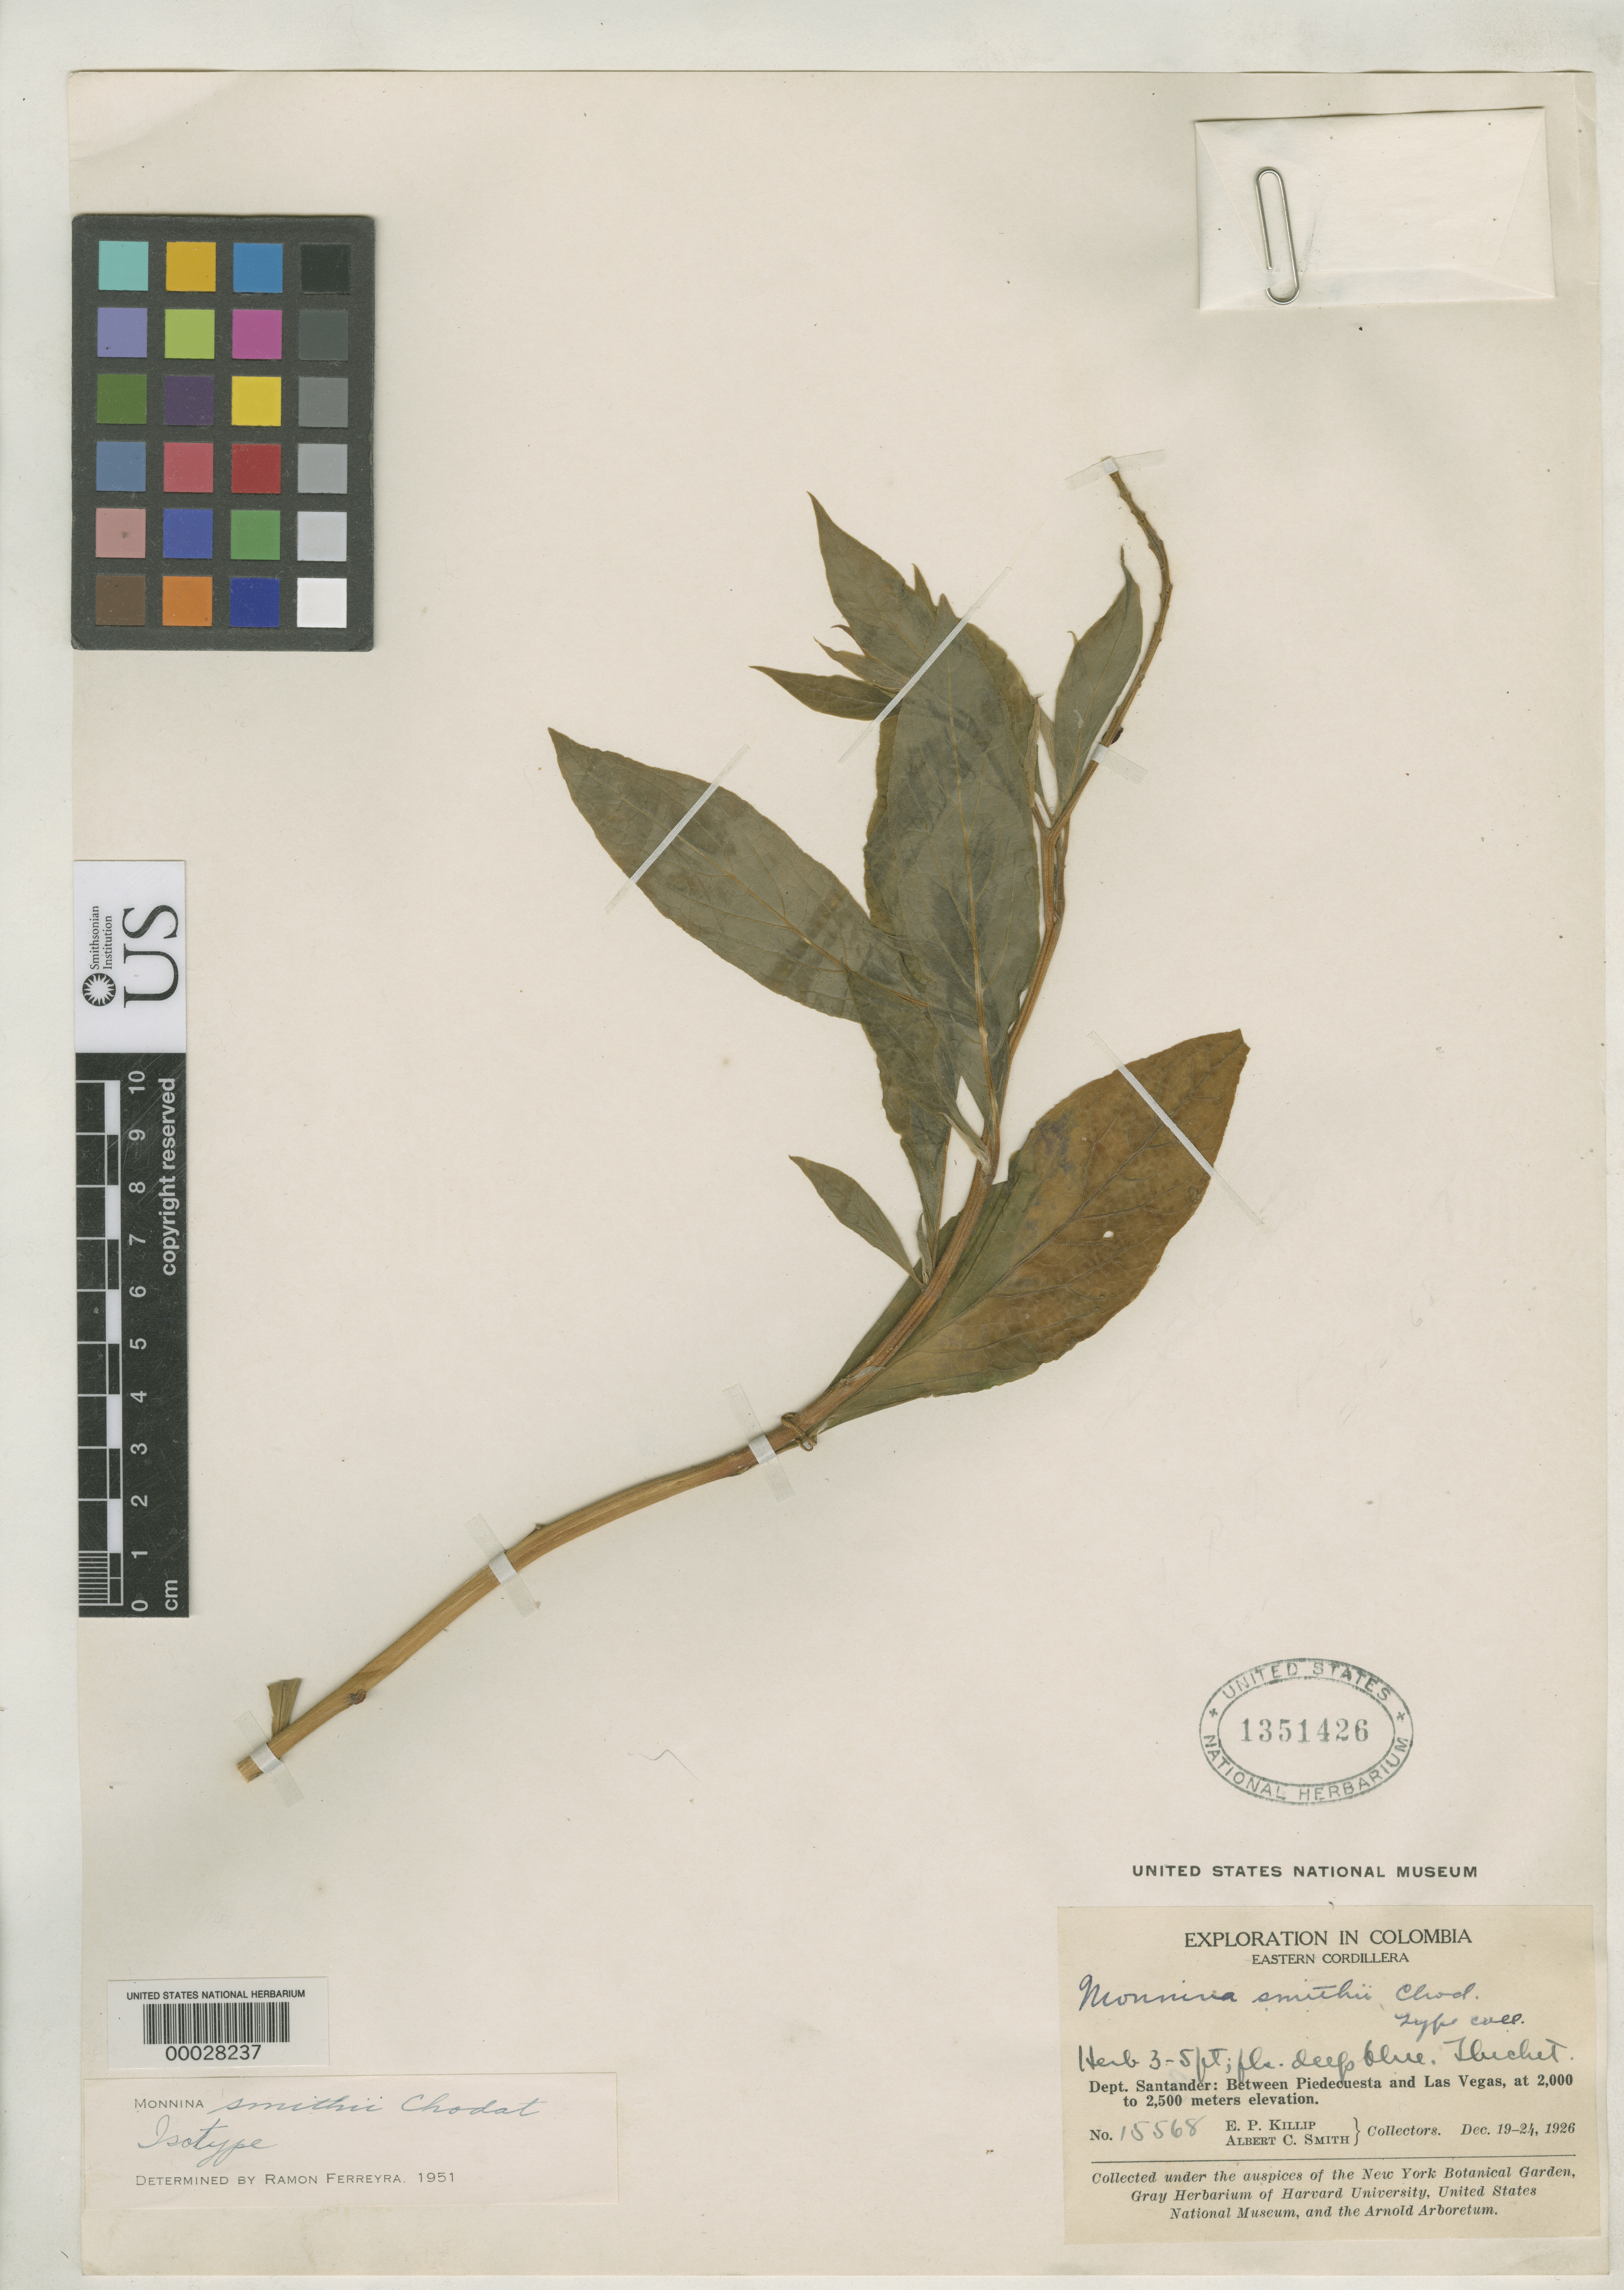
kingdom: Plantae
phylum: Tracheophyta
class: Magnoliopsida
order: Fabales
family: Polygalaceae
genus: Monnina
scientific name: Monnina smithii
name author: Chodat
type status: Lectotype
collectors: E. P. Killip & A. C. Smith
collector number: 15568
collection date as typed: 19 Dec 1926 to 24 Dec 1926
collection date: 1926-12-19/1926-12-24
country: Colombia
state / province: Santander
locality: Eastern Cordillera. Dept. Santander: between Piedecuesta and Las Vegas.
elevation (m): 2000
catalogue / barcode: US 1351426